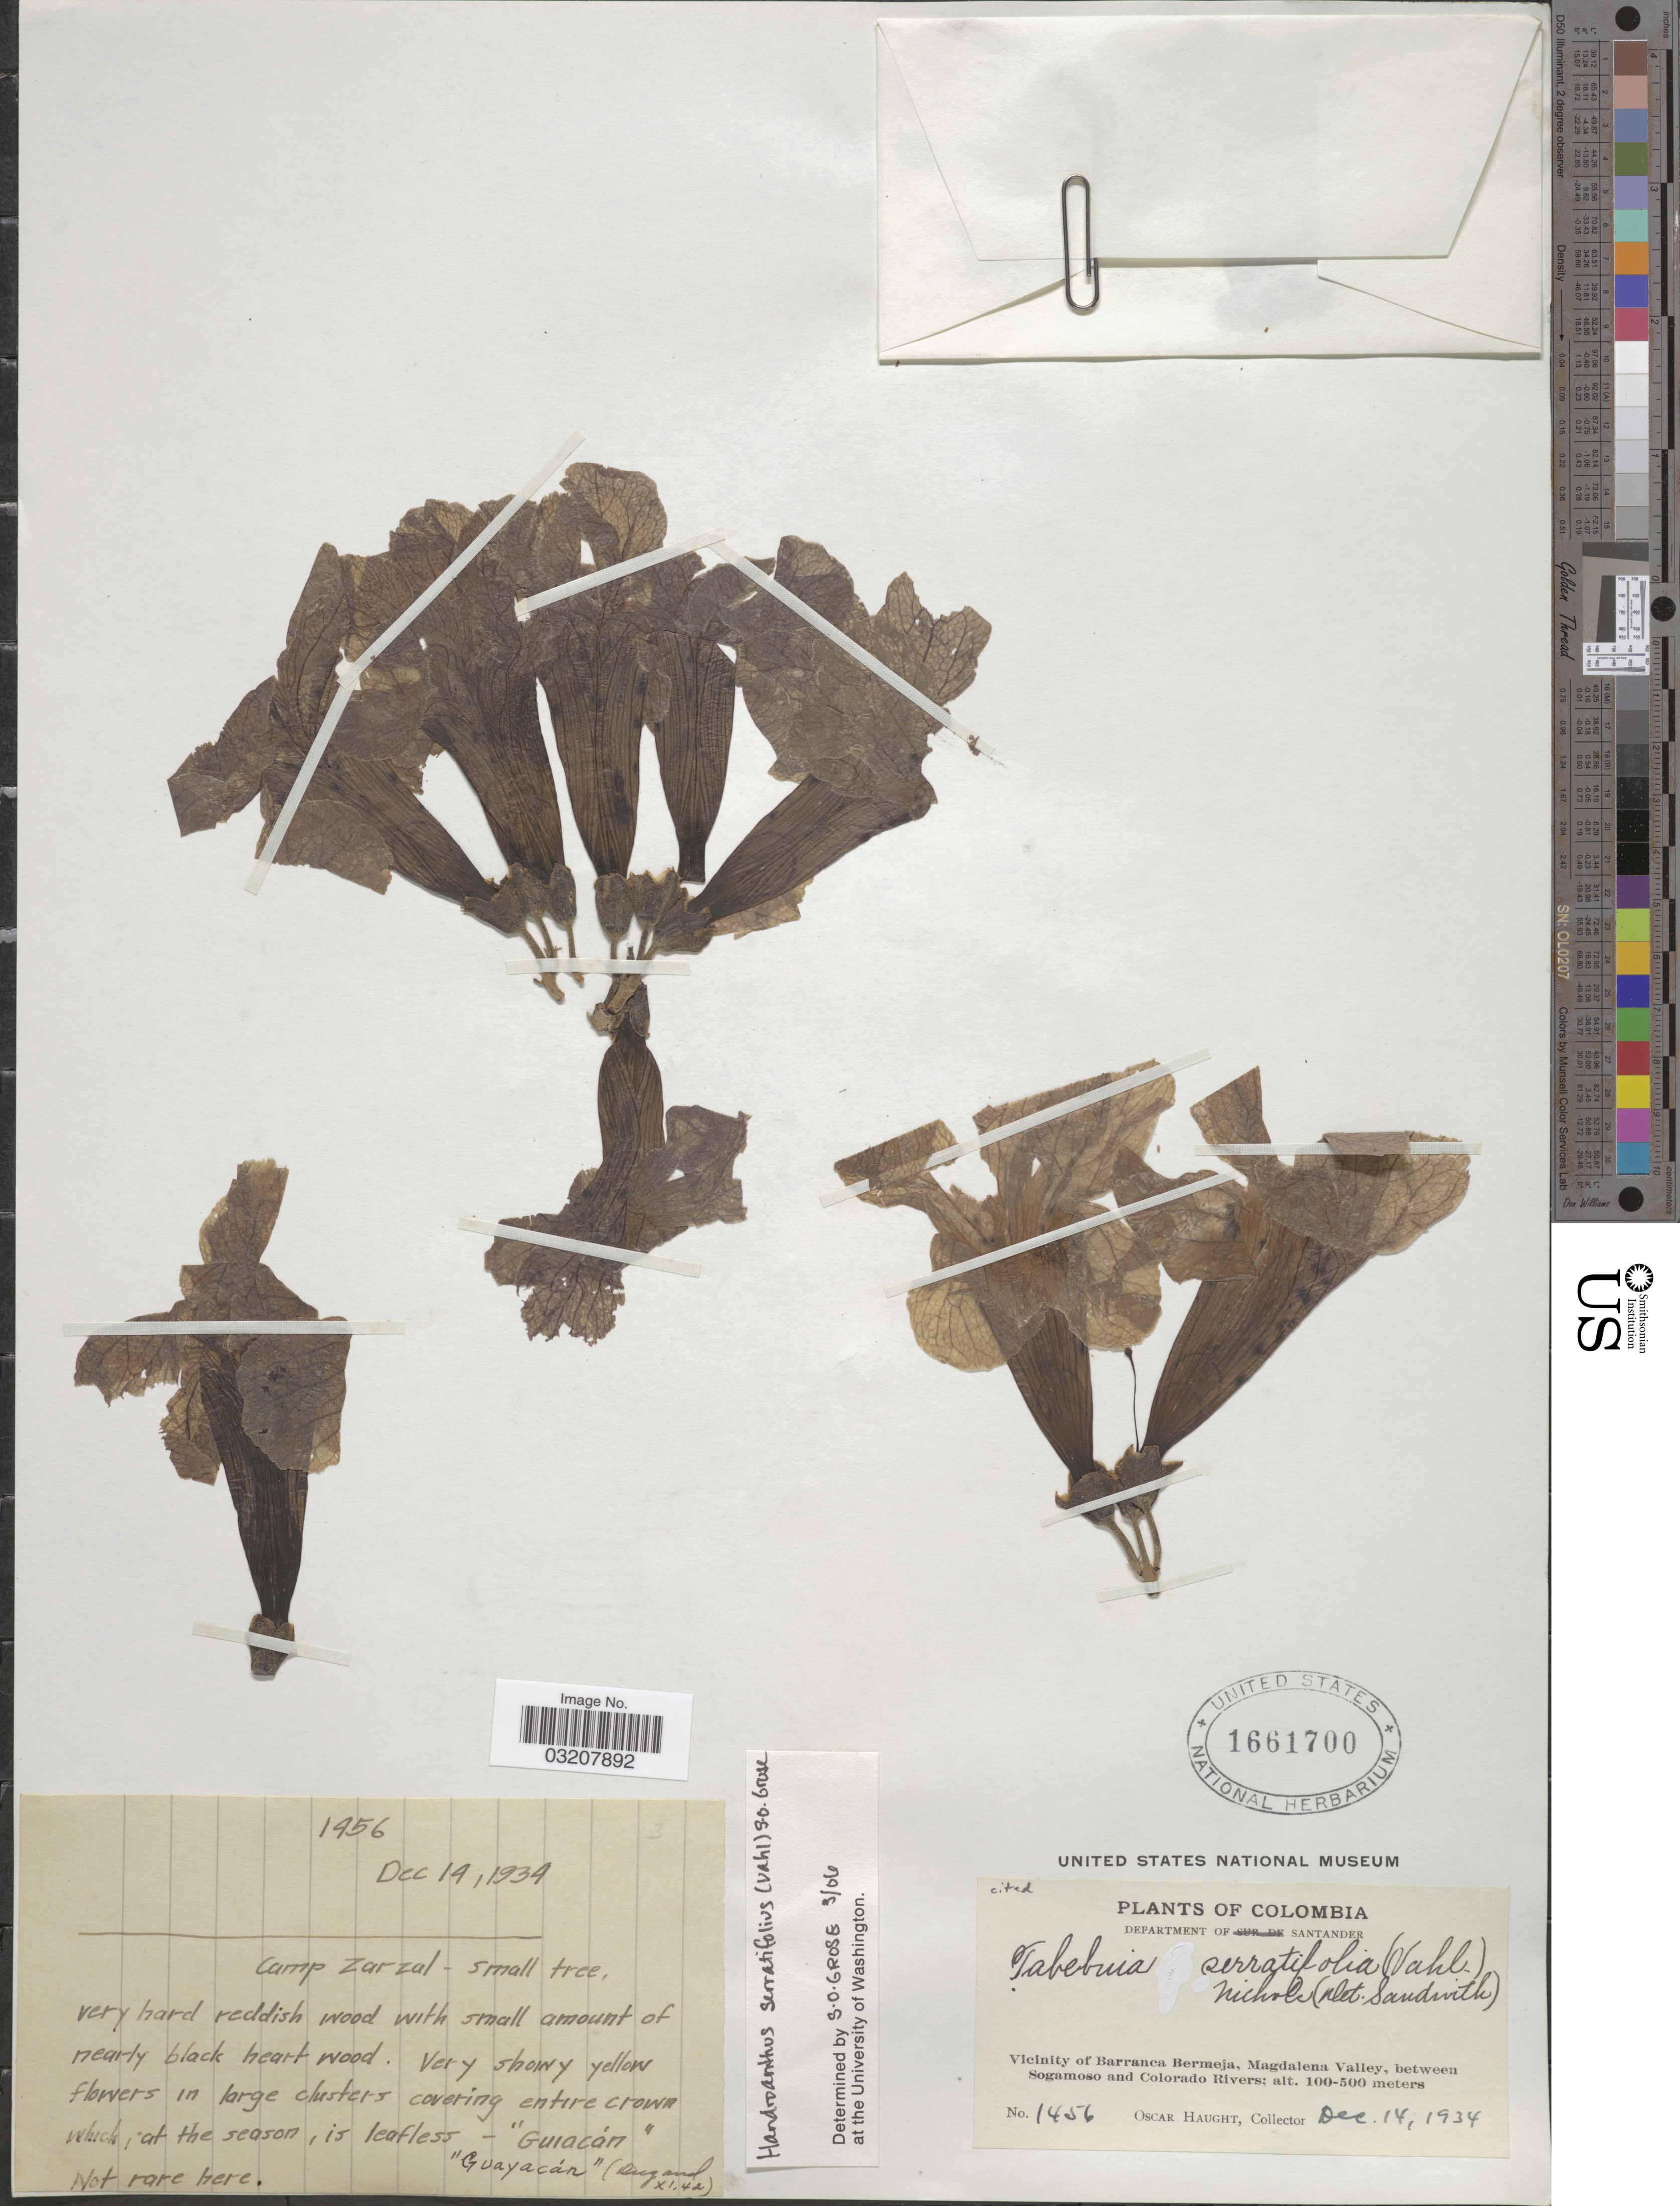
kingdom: Plantae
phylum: Tracheophyta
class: Magnoliopsida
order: Lamiales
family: Bignoniaceae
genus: Handroanthus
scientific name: Handroanthus serratifolius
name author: (Vahl) S.O. Grose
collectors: O. L. Haught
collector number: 1456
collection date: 1934-12-14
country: Colombia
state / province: Santander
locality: Department of Santander. Vicinity of Barranca Bermeja, Magdalena Valley, between Sogamoso and Colorado Rivers.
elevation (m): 100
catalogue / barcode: US 1661700